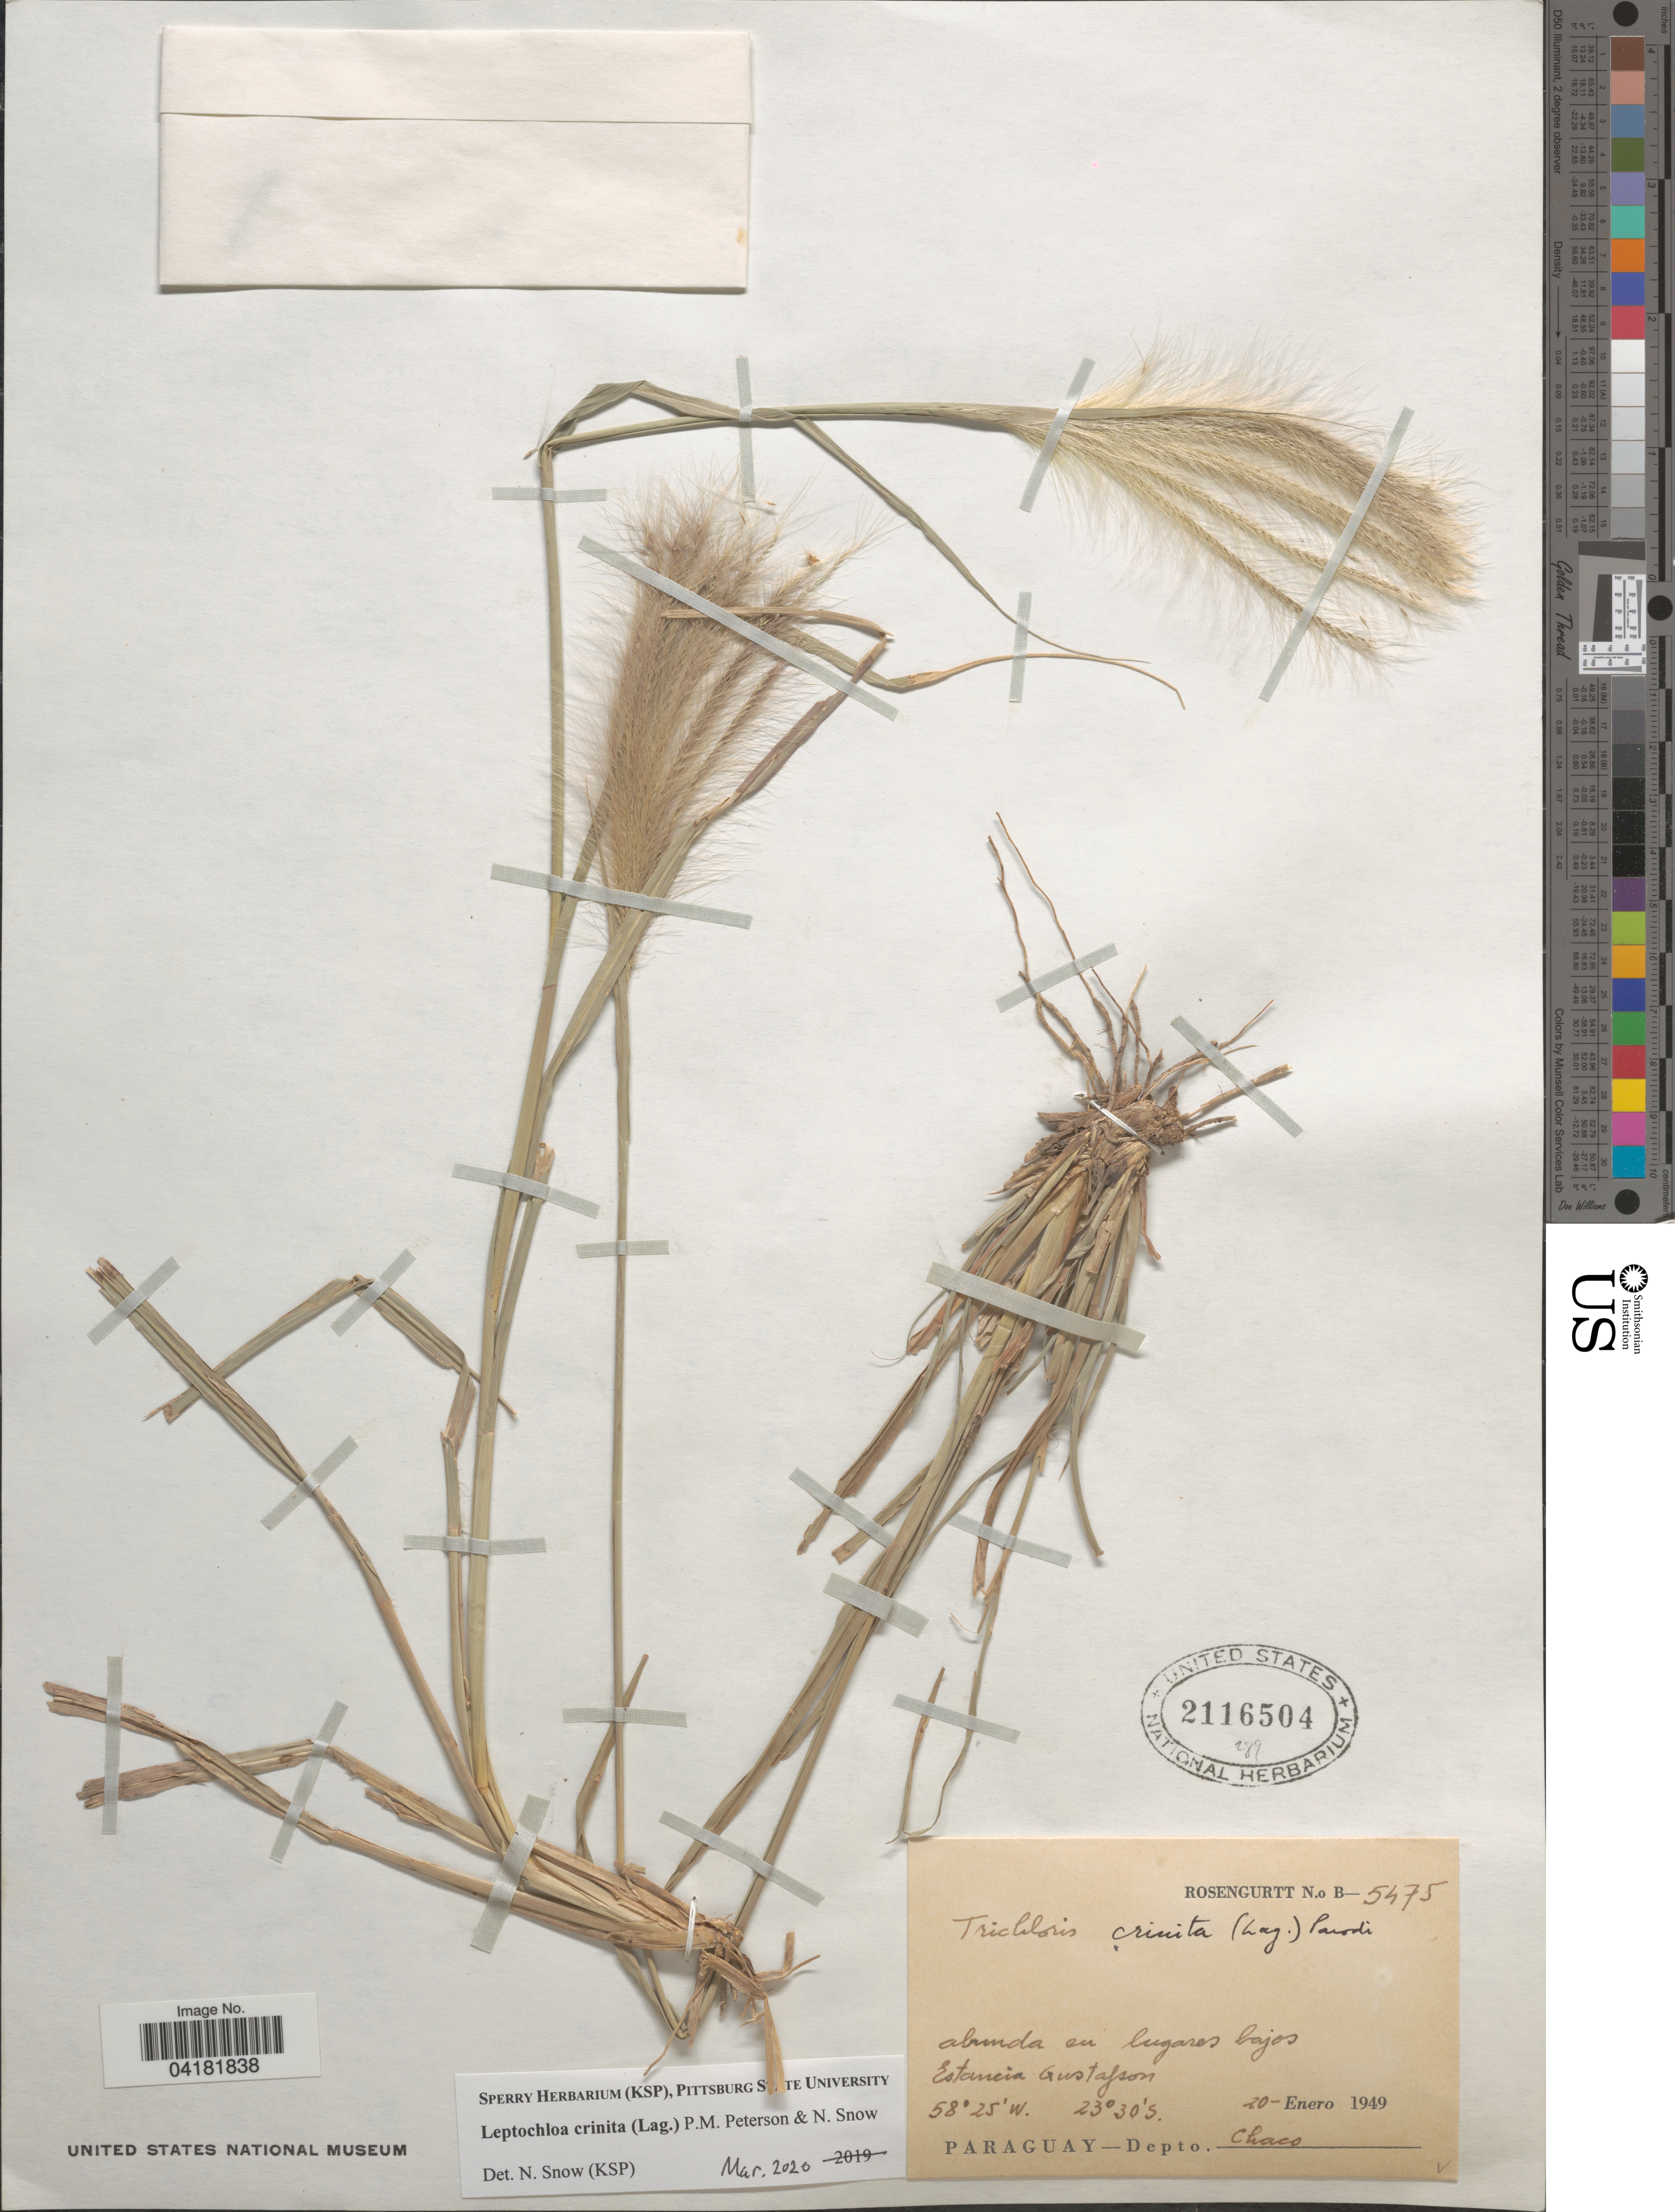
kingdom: Plantae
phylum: Tracheophyta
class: Liliopsida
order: Poales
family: Poaceae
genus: Leptochloa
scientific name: Leptochloa crinita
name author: (Lag.) P.M. Peterson & N. Snow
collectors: Rosengurtt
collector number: B-5475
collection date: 1949-01-20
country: Paraguay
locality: Estancia Gustafson. Depto. Chaco.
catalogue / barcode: US 2116504